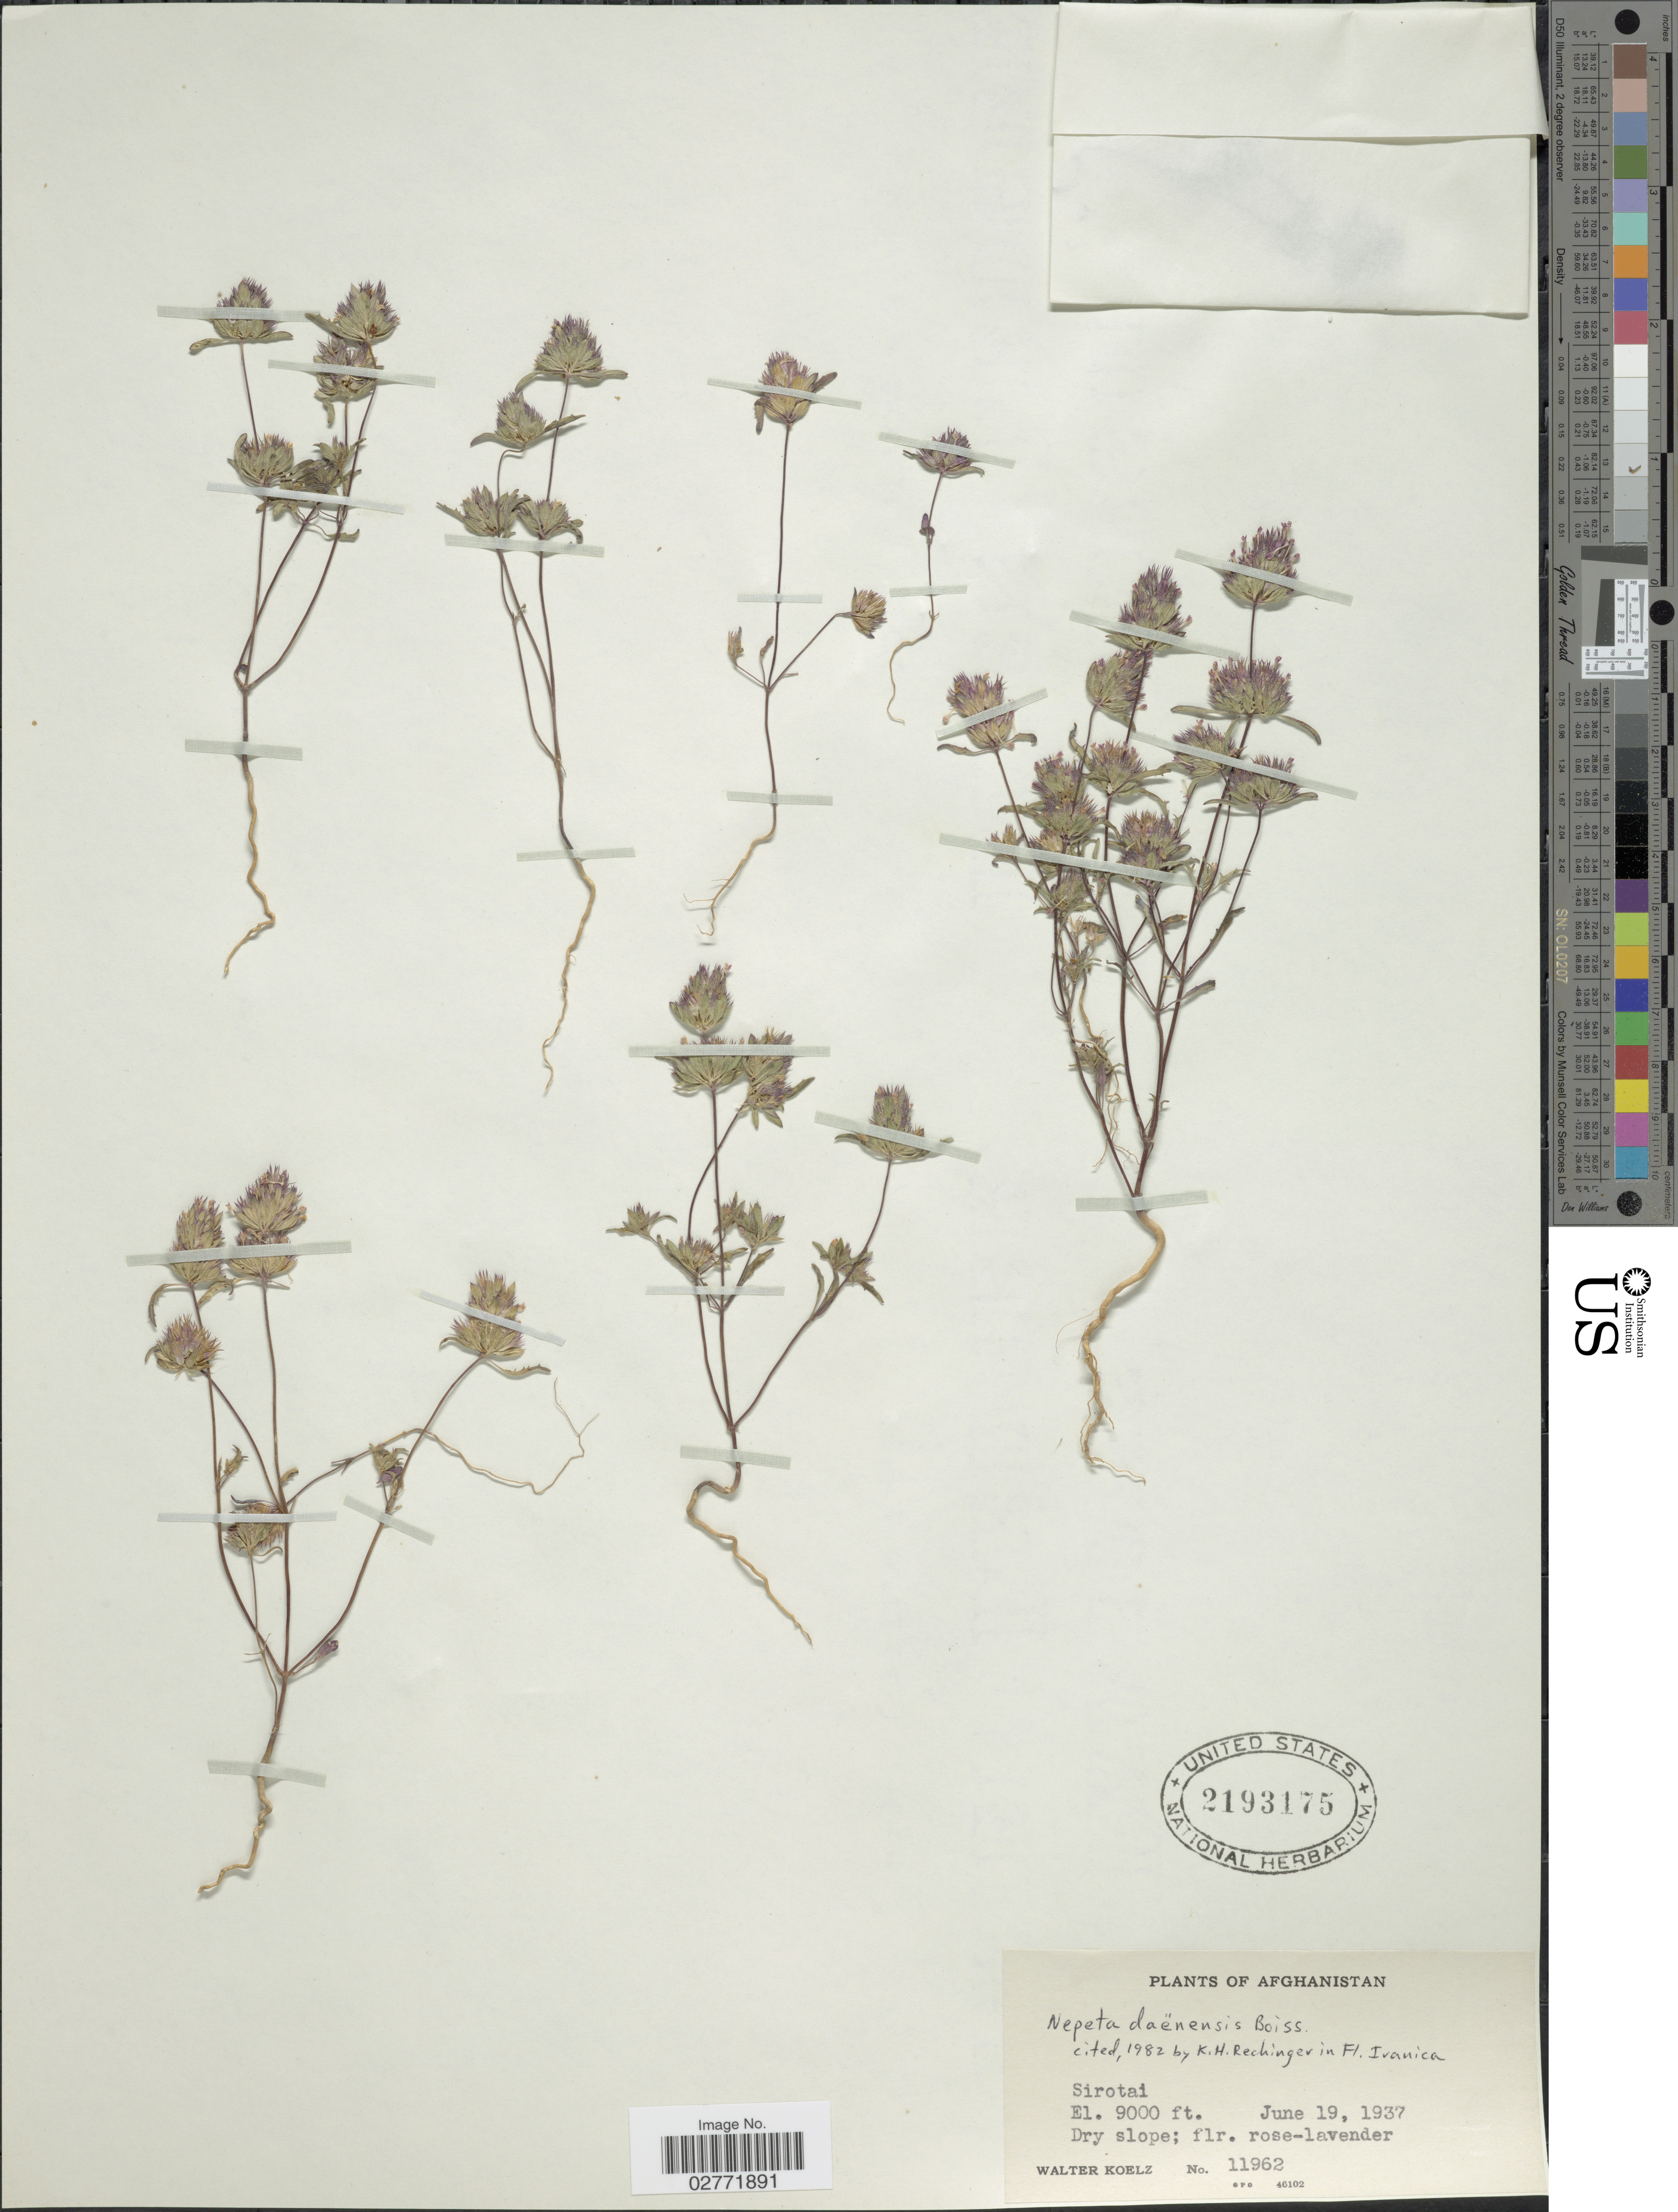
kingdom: Plantae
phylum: Tracheophyta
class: Magnoliopsida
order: Lamiales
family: Lamiaceae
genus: Nepeta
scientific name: Nepeta daenensis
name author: Boiss.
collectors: W. N. Koelz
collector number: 11962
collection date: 1937-06-19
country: Afghanistan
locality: Sirotai.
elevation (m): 2743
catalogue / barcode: US 2193175